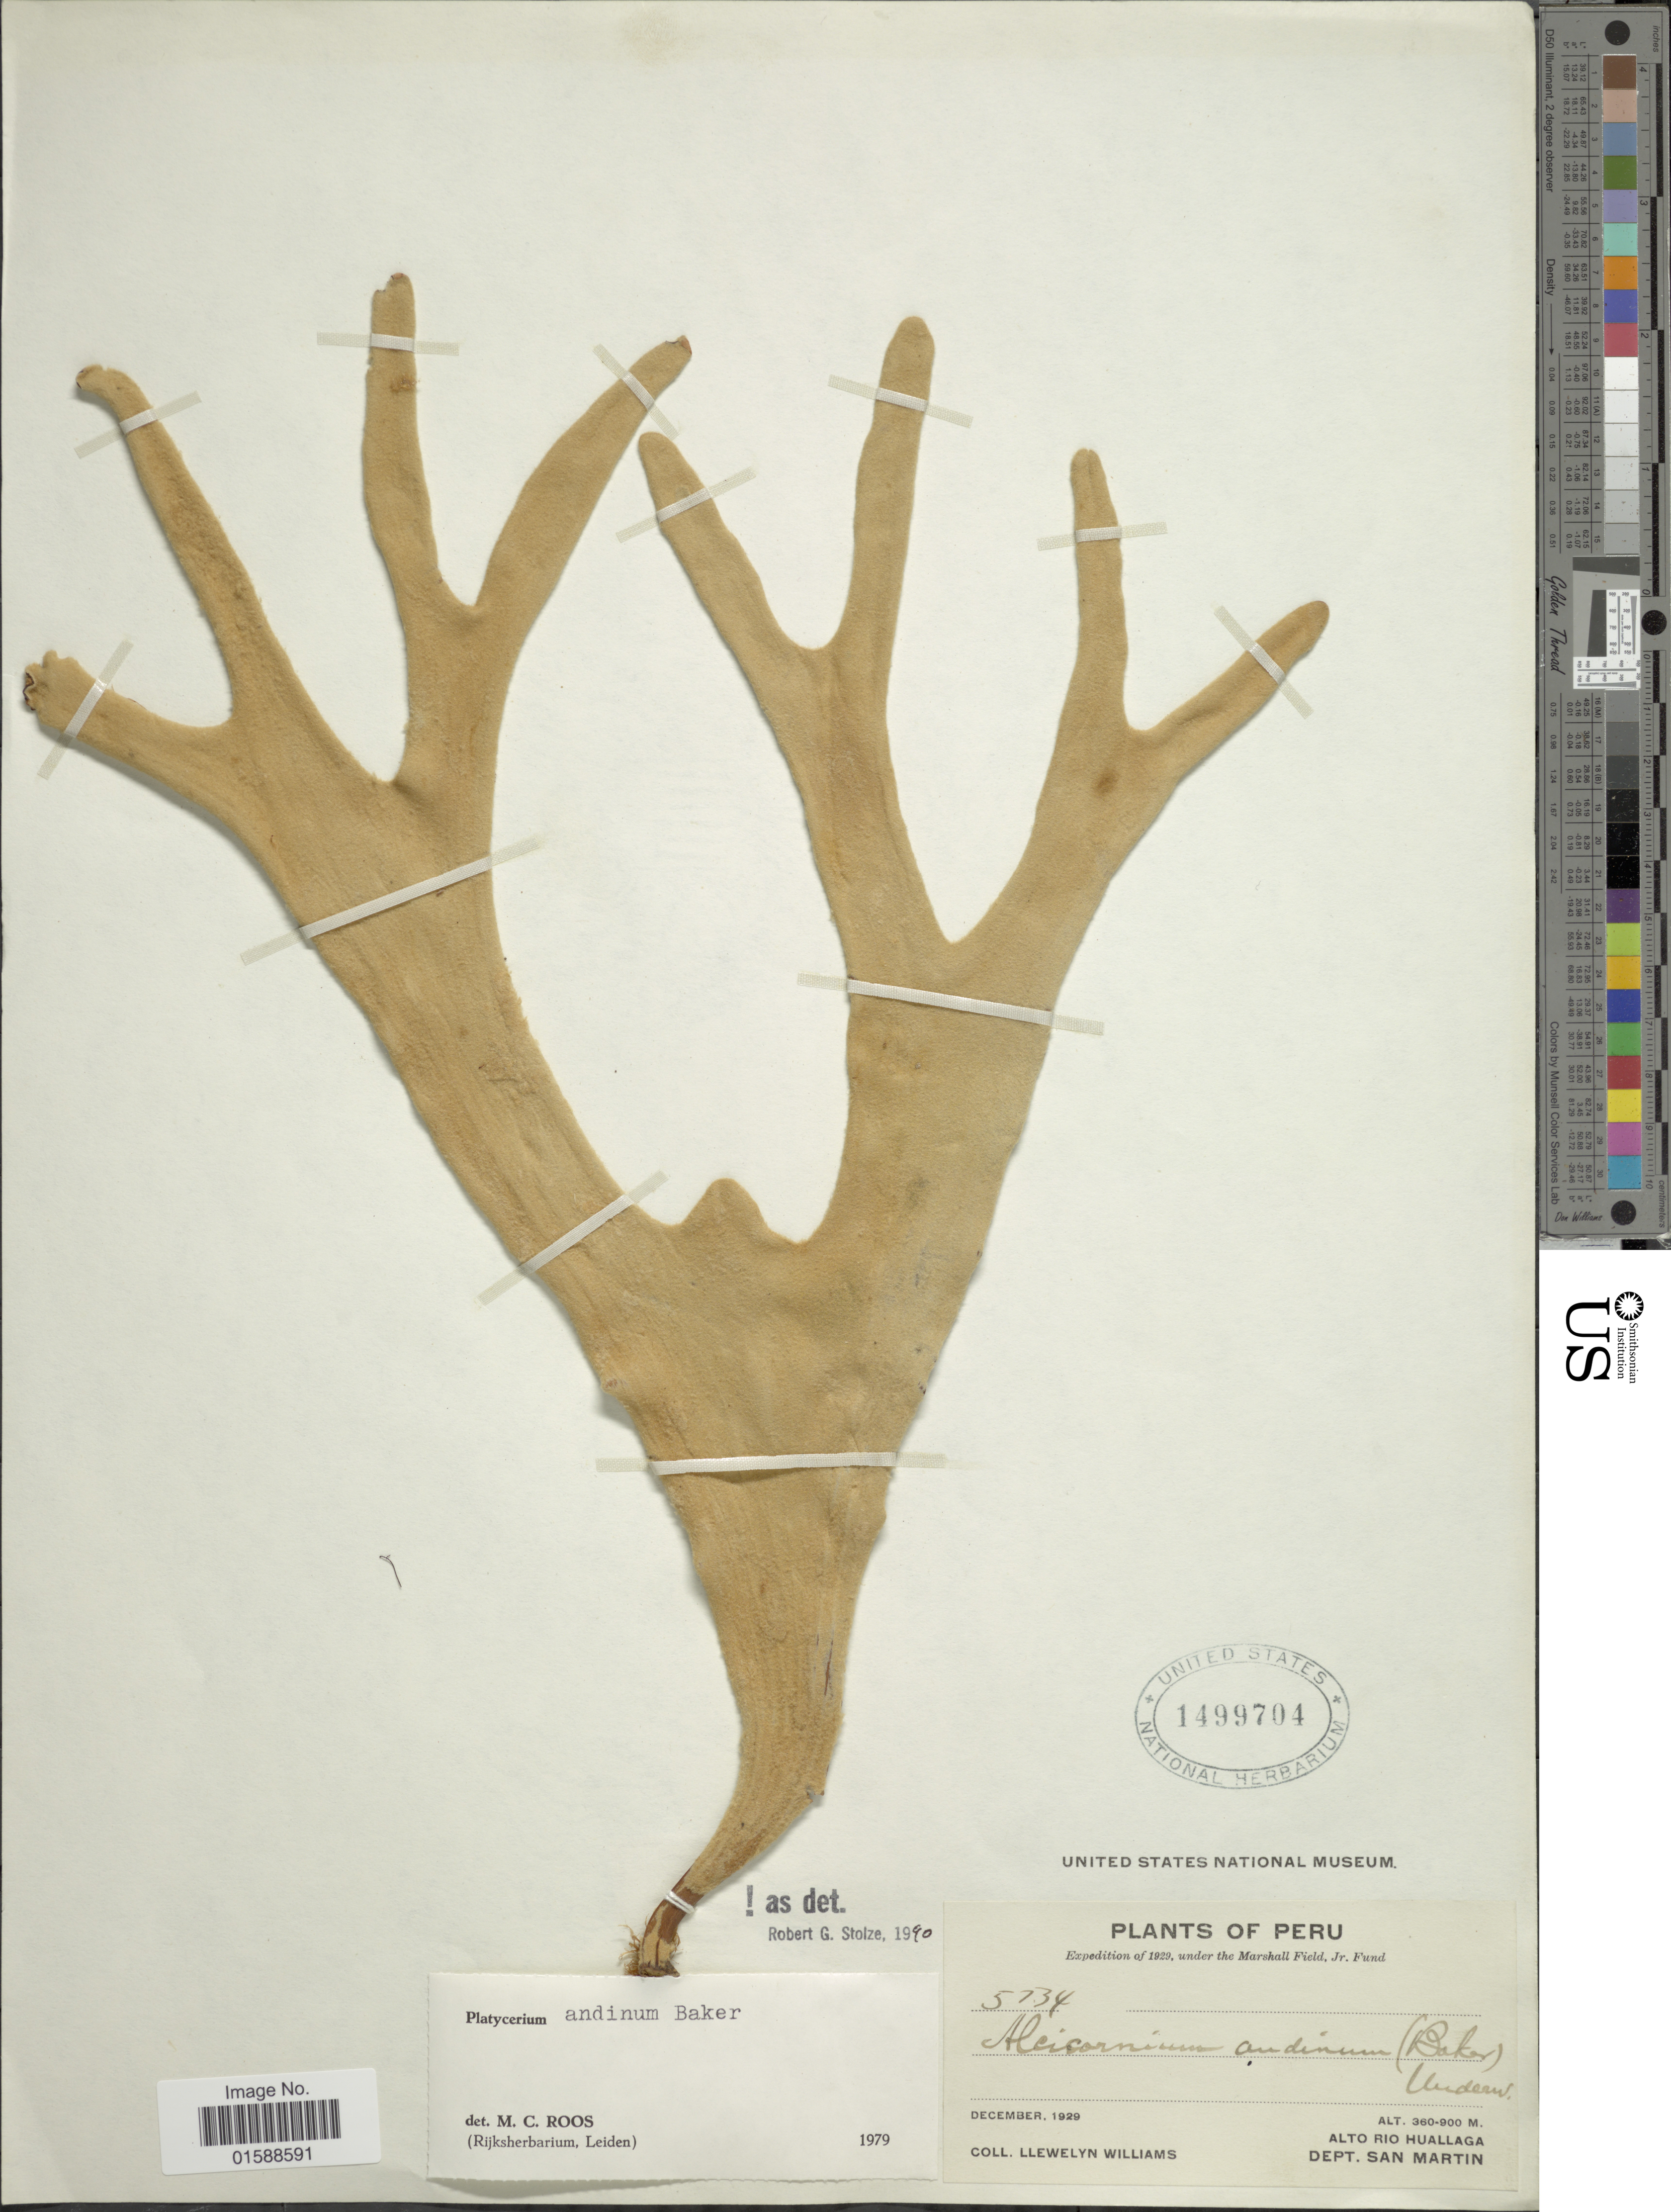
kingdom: Plantae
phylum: Tracheophyta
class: Polypodiopsida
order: Polypodiales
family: Polypodiaceae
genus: Platycerium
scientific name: Platycerium andinum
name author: Baker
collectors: Ll. Williams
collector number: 5734*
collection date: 1929-12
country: Peru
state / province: San Martín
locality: Alto Rio Huallaga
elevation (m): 360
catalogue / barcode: US 1499704